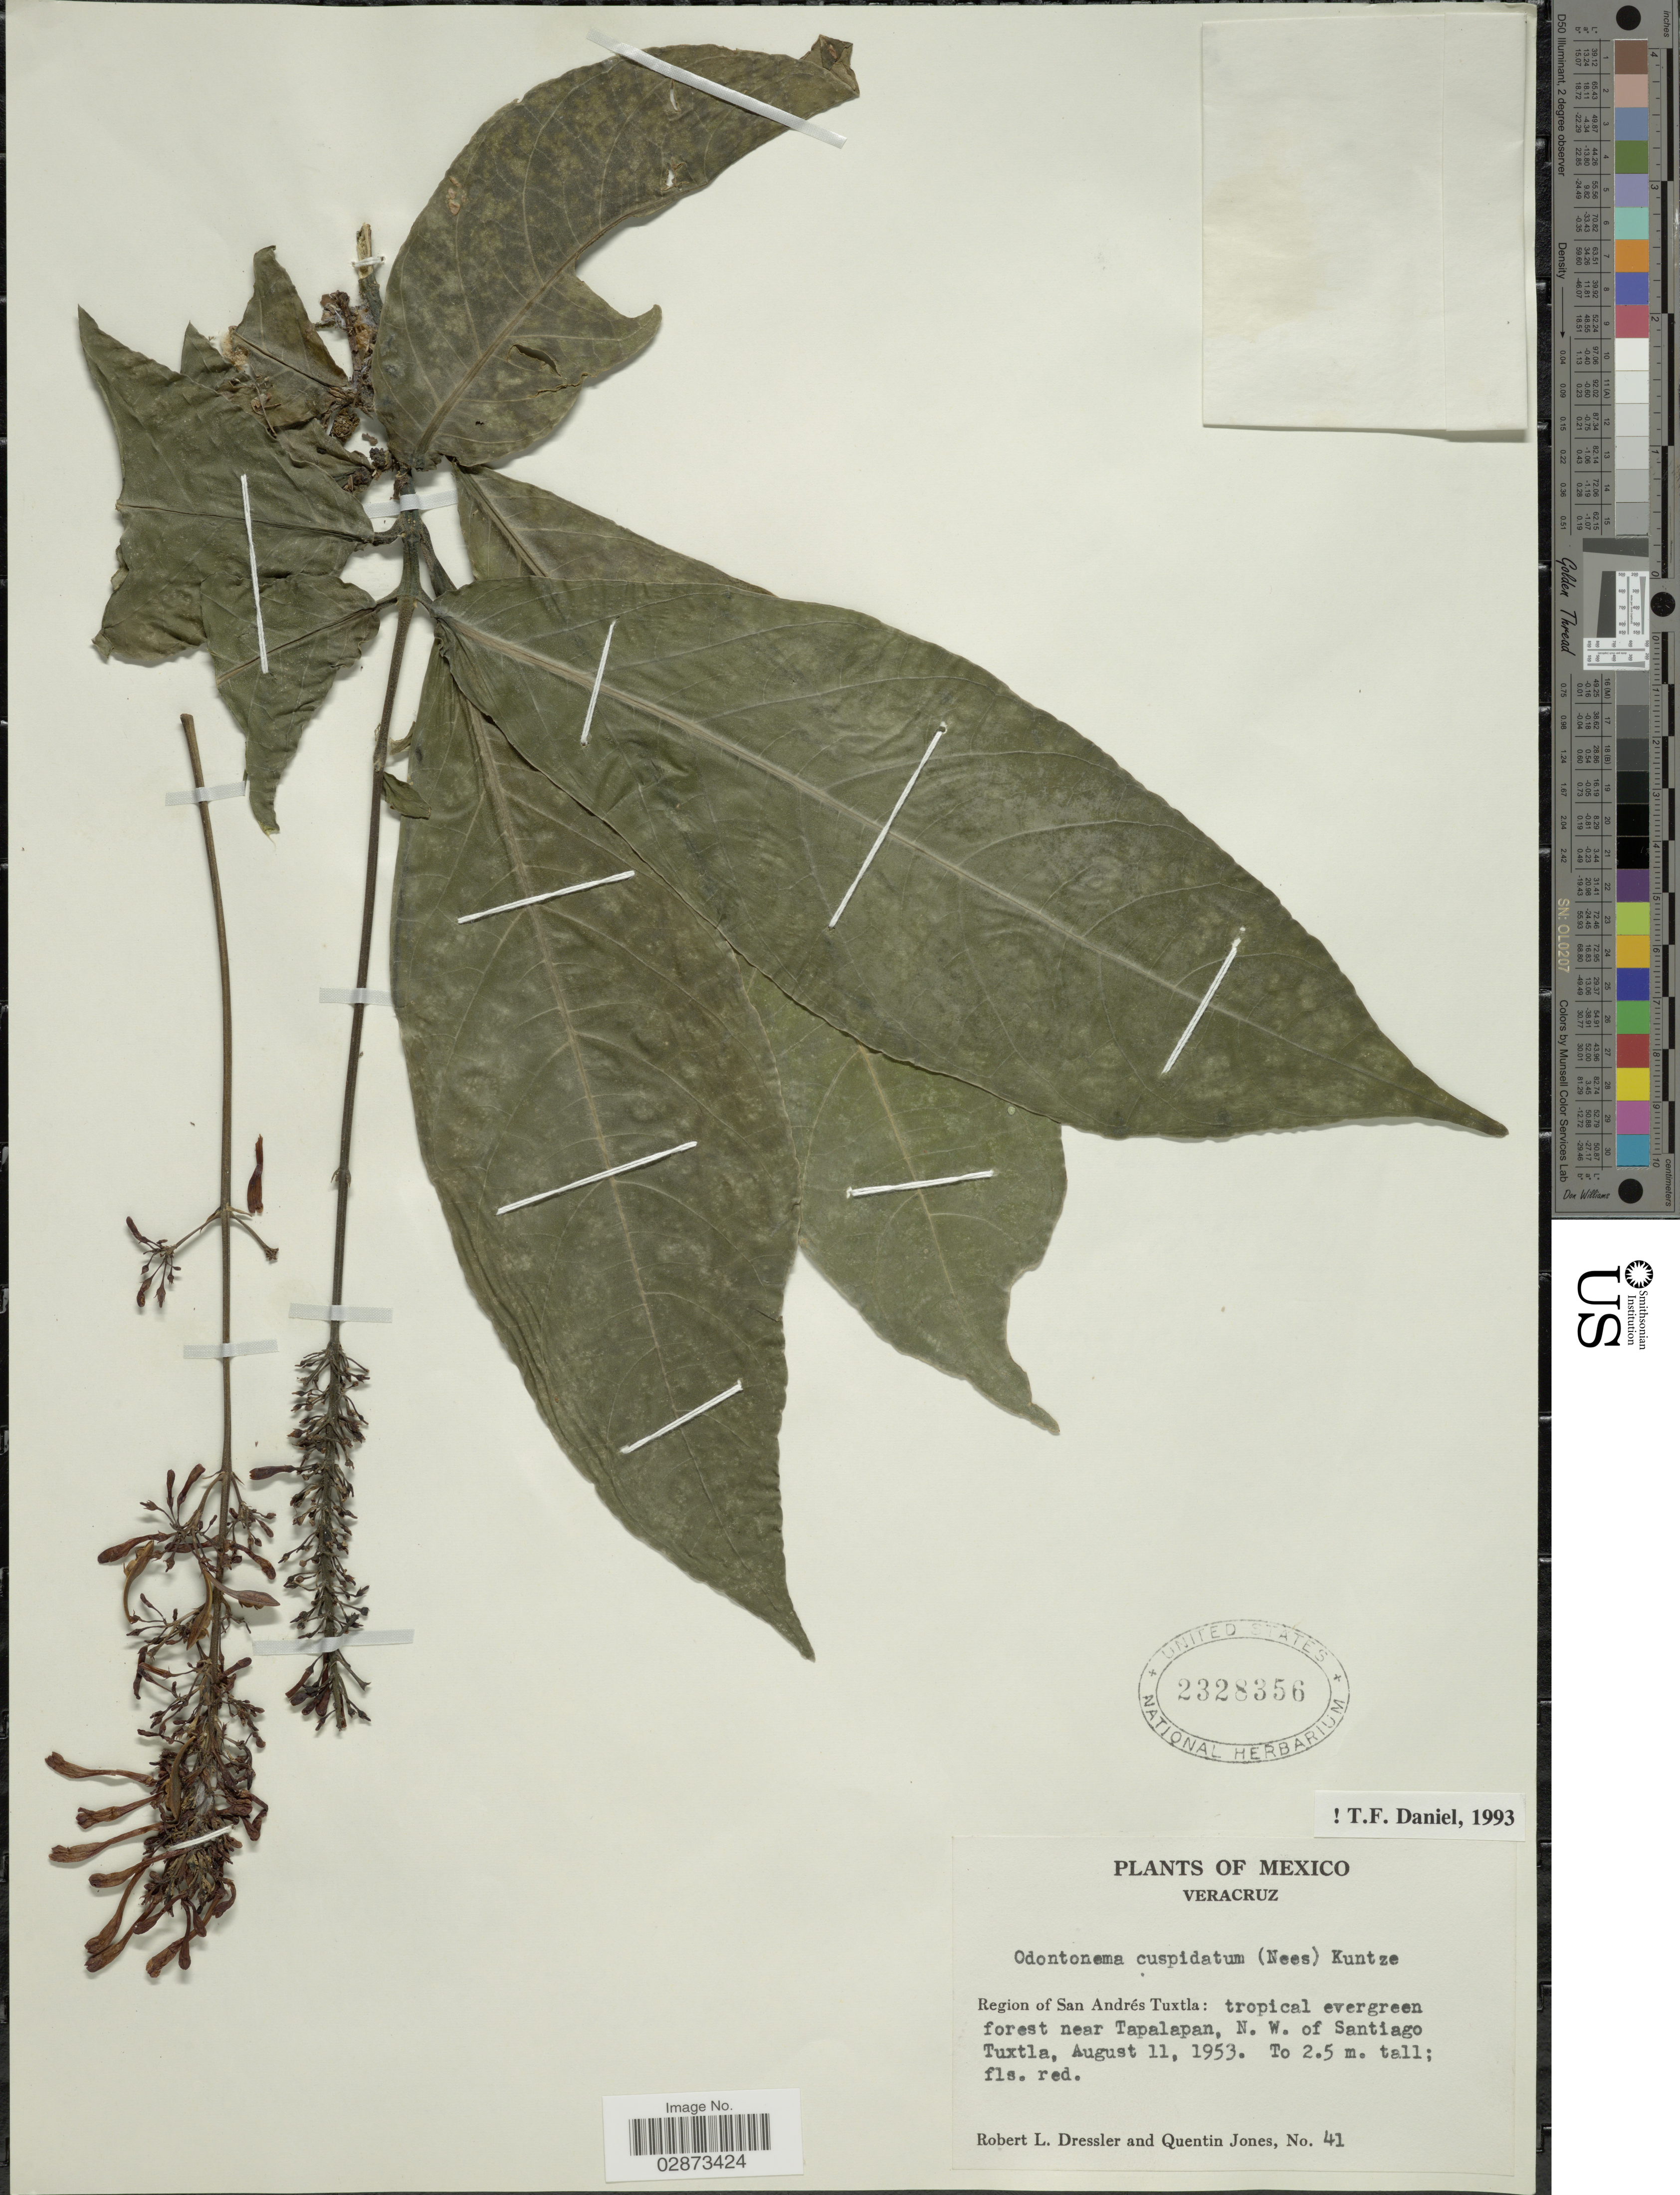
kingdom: Plantae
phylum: Tracheophyta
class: Magnoliopsida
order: Lamiales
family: Acanthaceae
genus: Odontonema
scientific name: Odontonema cuspidatum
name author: (Nees) Kuntze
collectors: R. Dressler & Q. Jones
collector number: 41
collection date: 1953-08-11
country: Mexico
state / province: Veracruz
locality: Veracruz, Region of San Andrés Tuxtla: tropical evergreen forest near Tapalapan, N. W. of Santiago Tuxtla.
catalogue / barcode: US 2328356